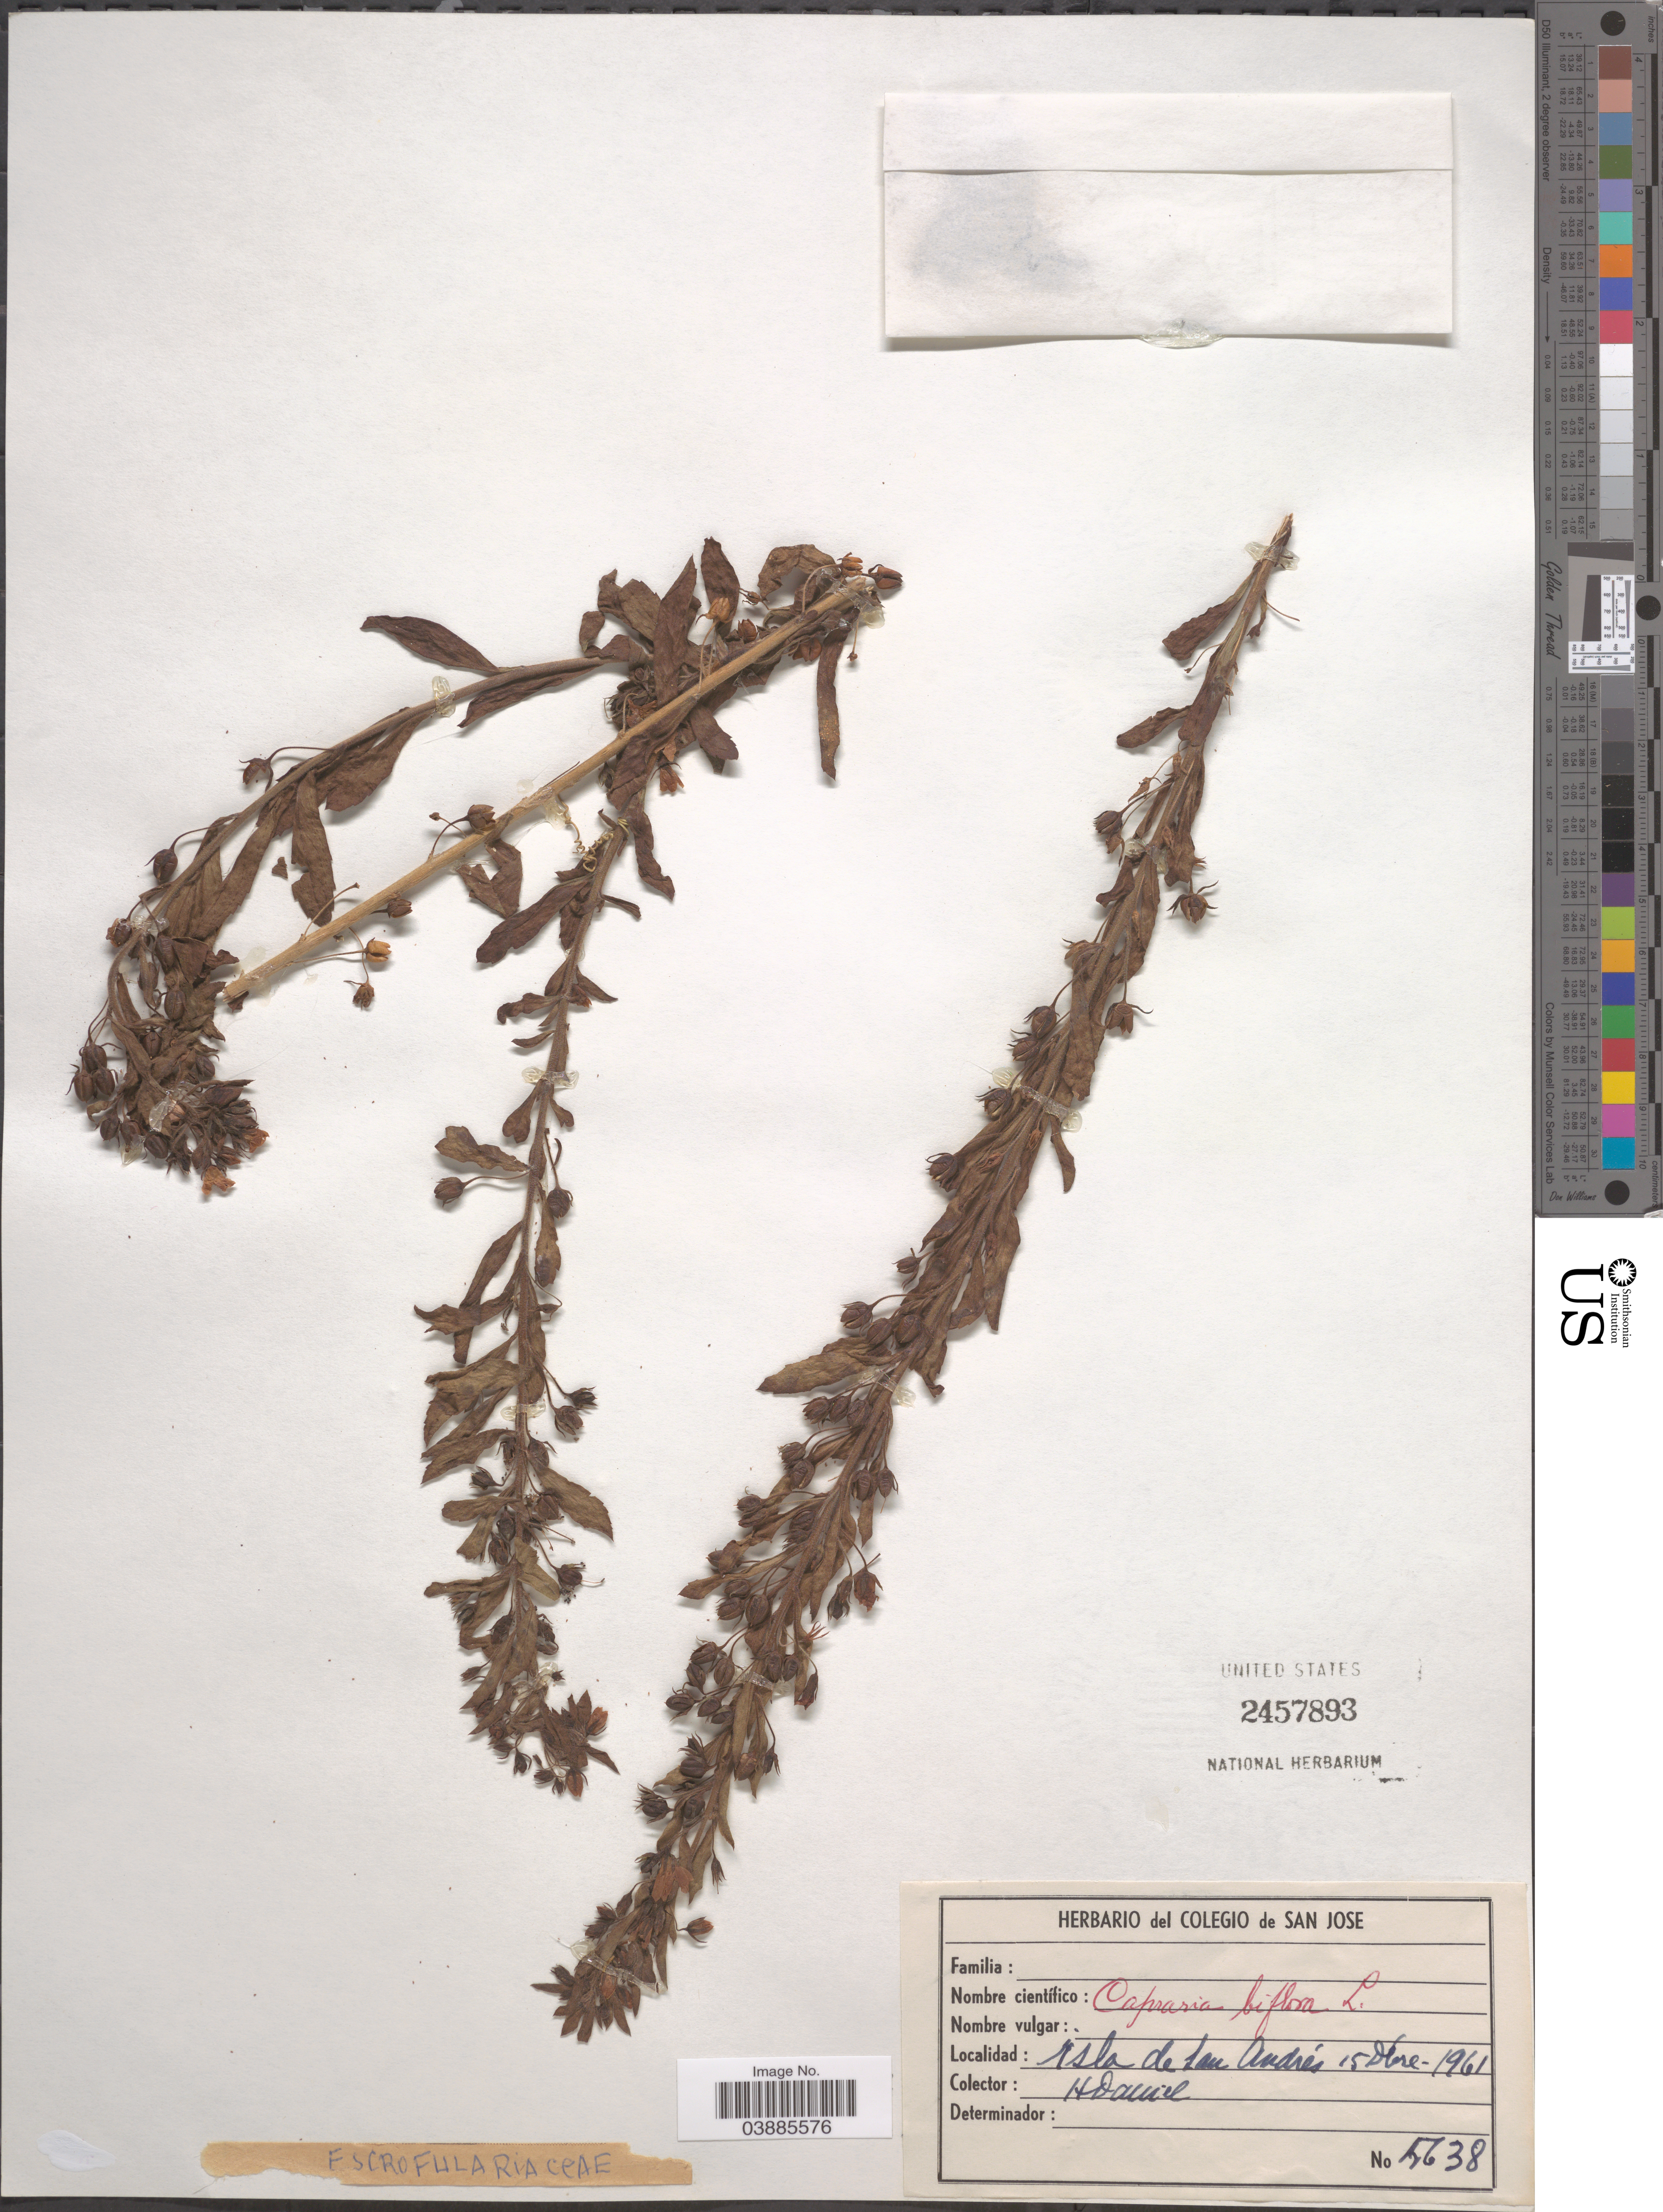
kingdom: Plantae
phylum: Tracheophyta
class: Magnoliopsida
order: Lamiales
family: Scrophulariaceae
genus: Capraria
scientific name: Capraria biflora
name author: L.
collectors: H. Daniel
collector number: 5638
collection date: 1961-12-15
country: Colombia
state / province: San Andres y Providencia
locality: Isla de San Andrés.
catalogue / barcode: US 2457893